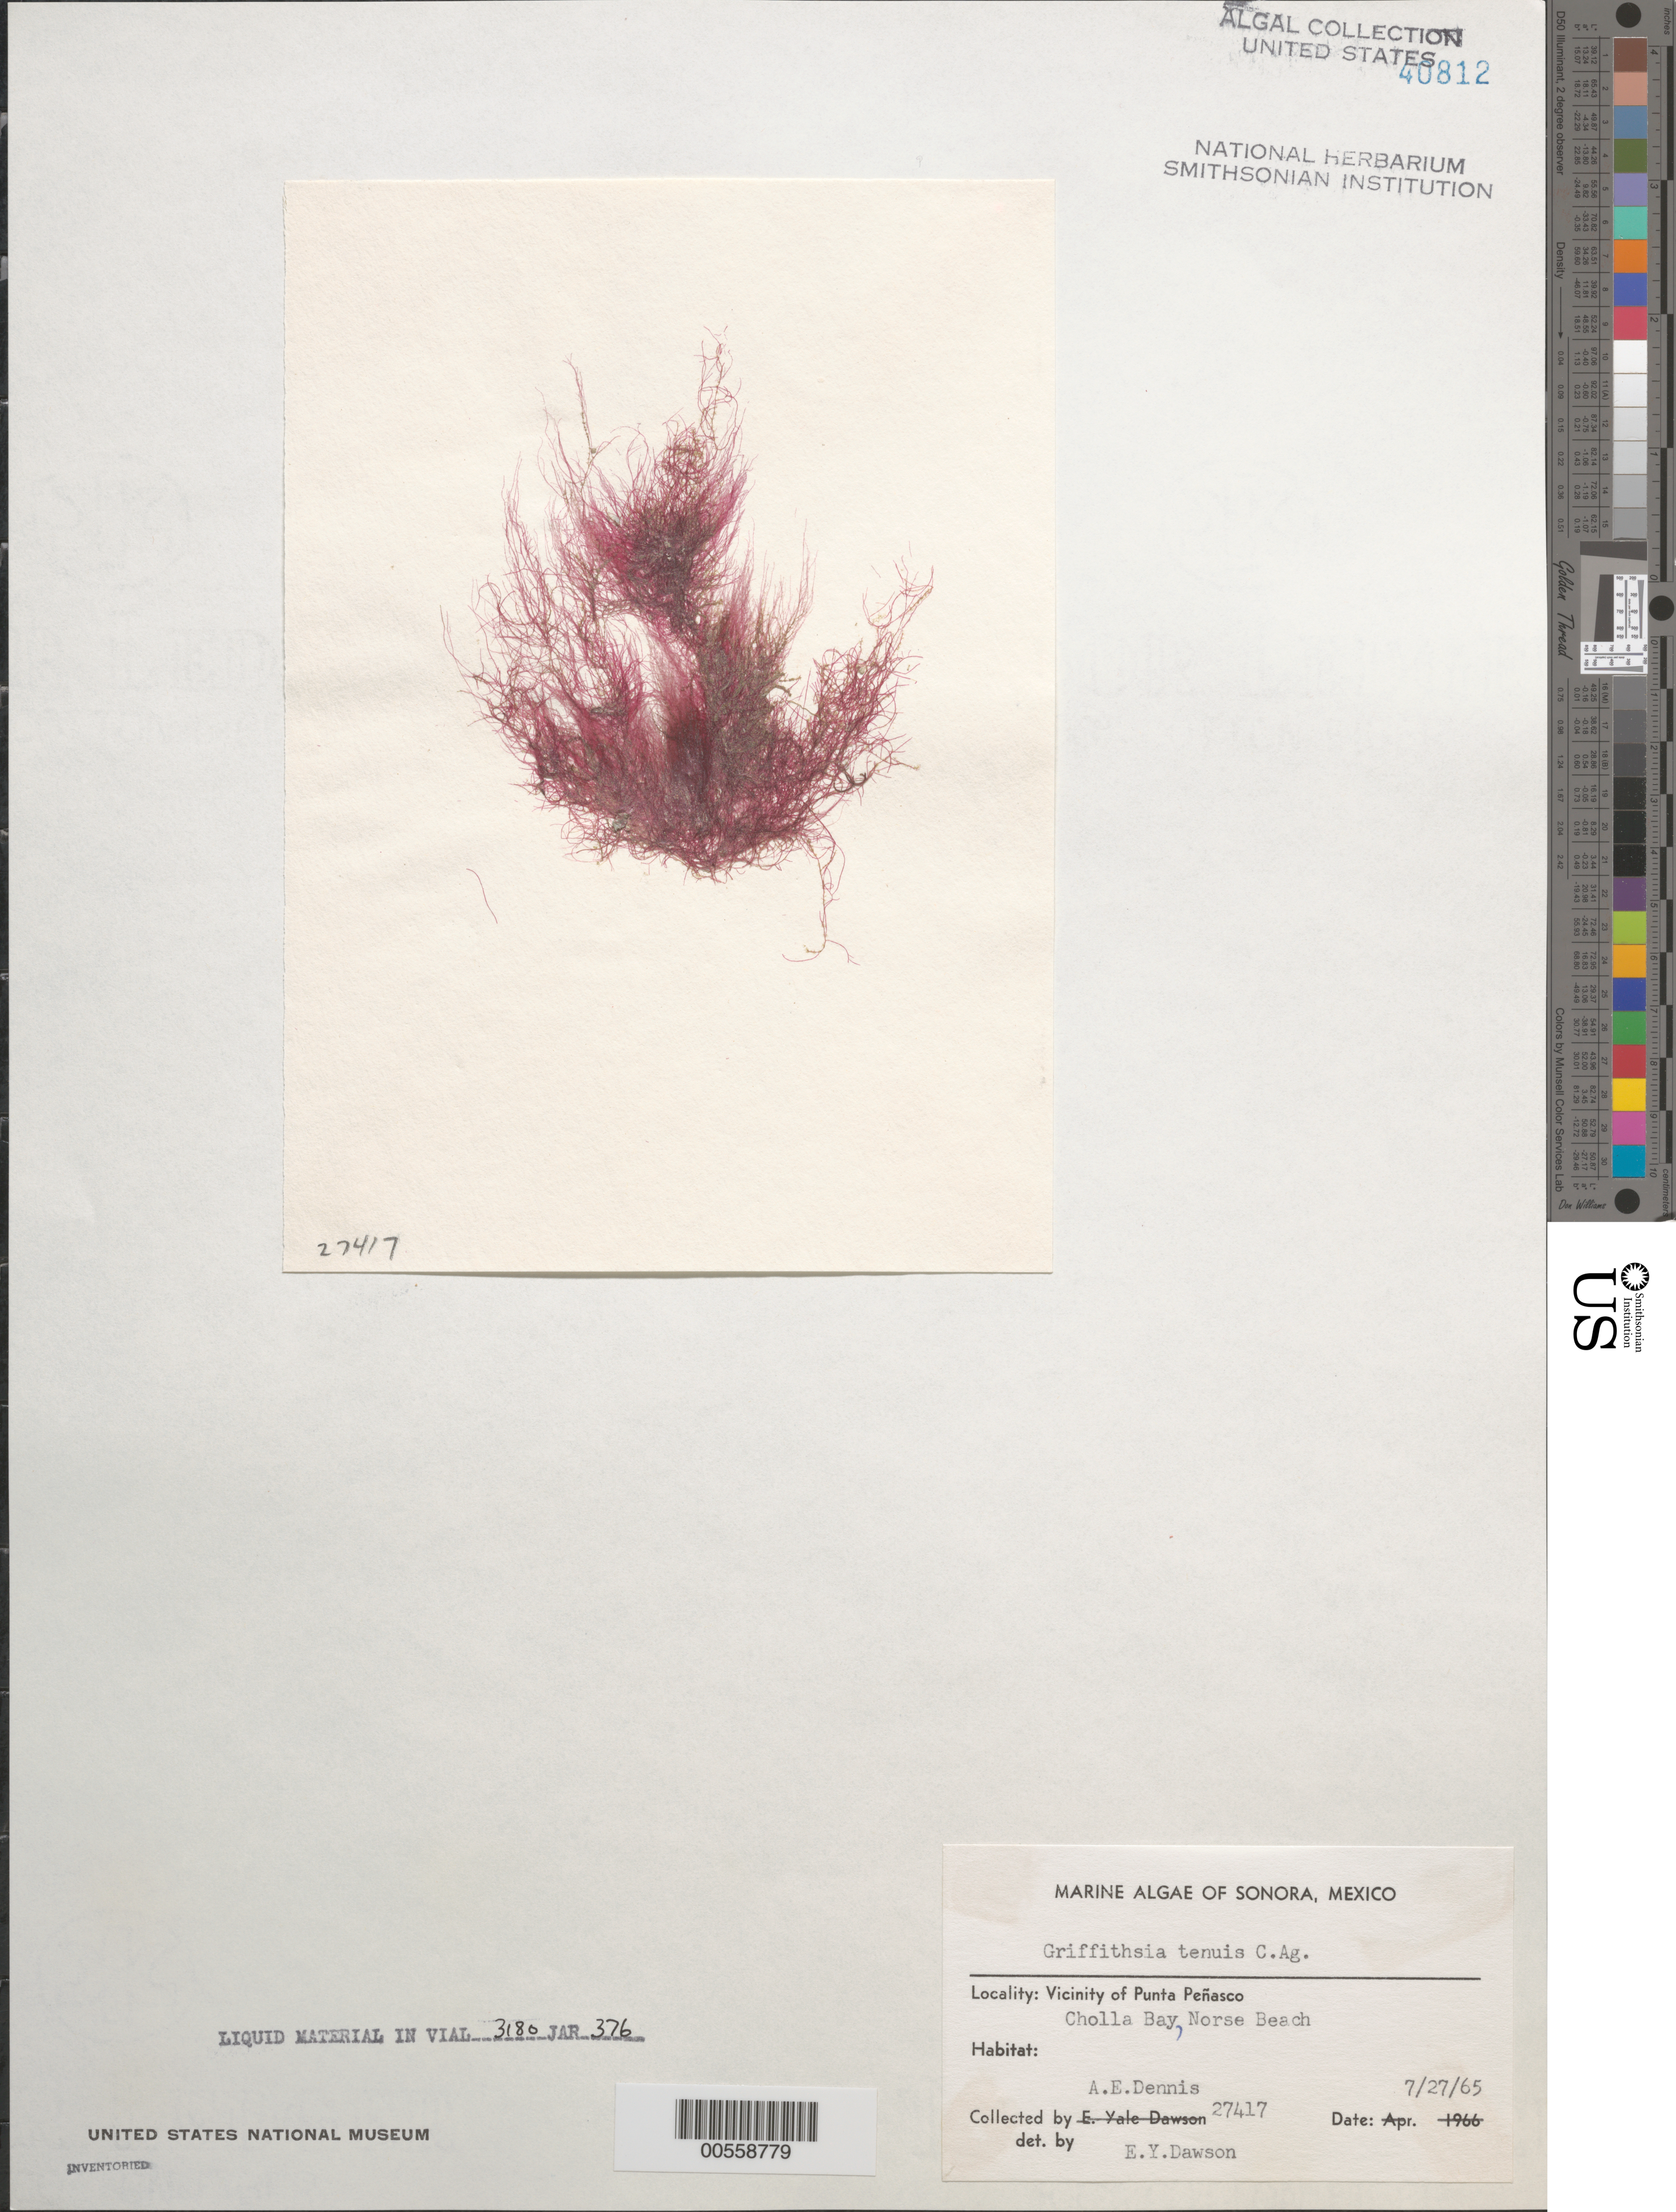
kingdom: Plantae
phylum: Rhodophyta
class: Florideophyceae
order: Ceramiales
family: Wrangeliaceae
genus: Anotrichium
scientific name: Anotrichium tenue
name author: (C. Agardh) Nägeli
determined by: Algae name updating Project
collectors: A. Dennis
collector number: EYD 27417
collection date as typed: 27 Jul 1965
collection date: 1965-07-27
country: Mexico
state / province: Sonora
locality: Norse Beach, Cholla Bay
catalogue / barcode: US 40812